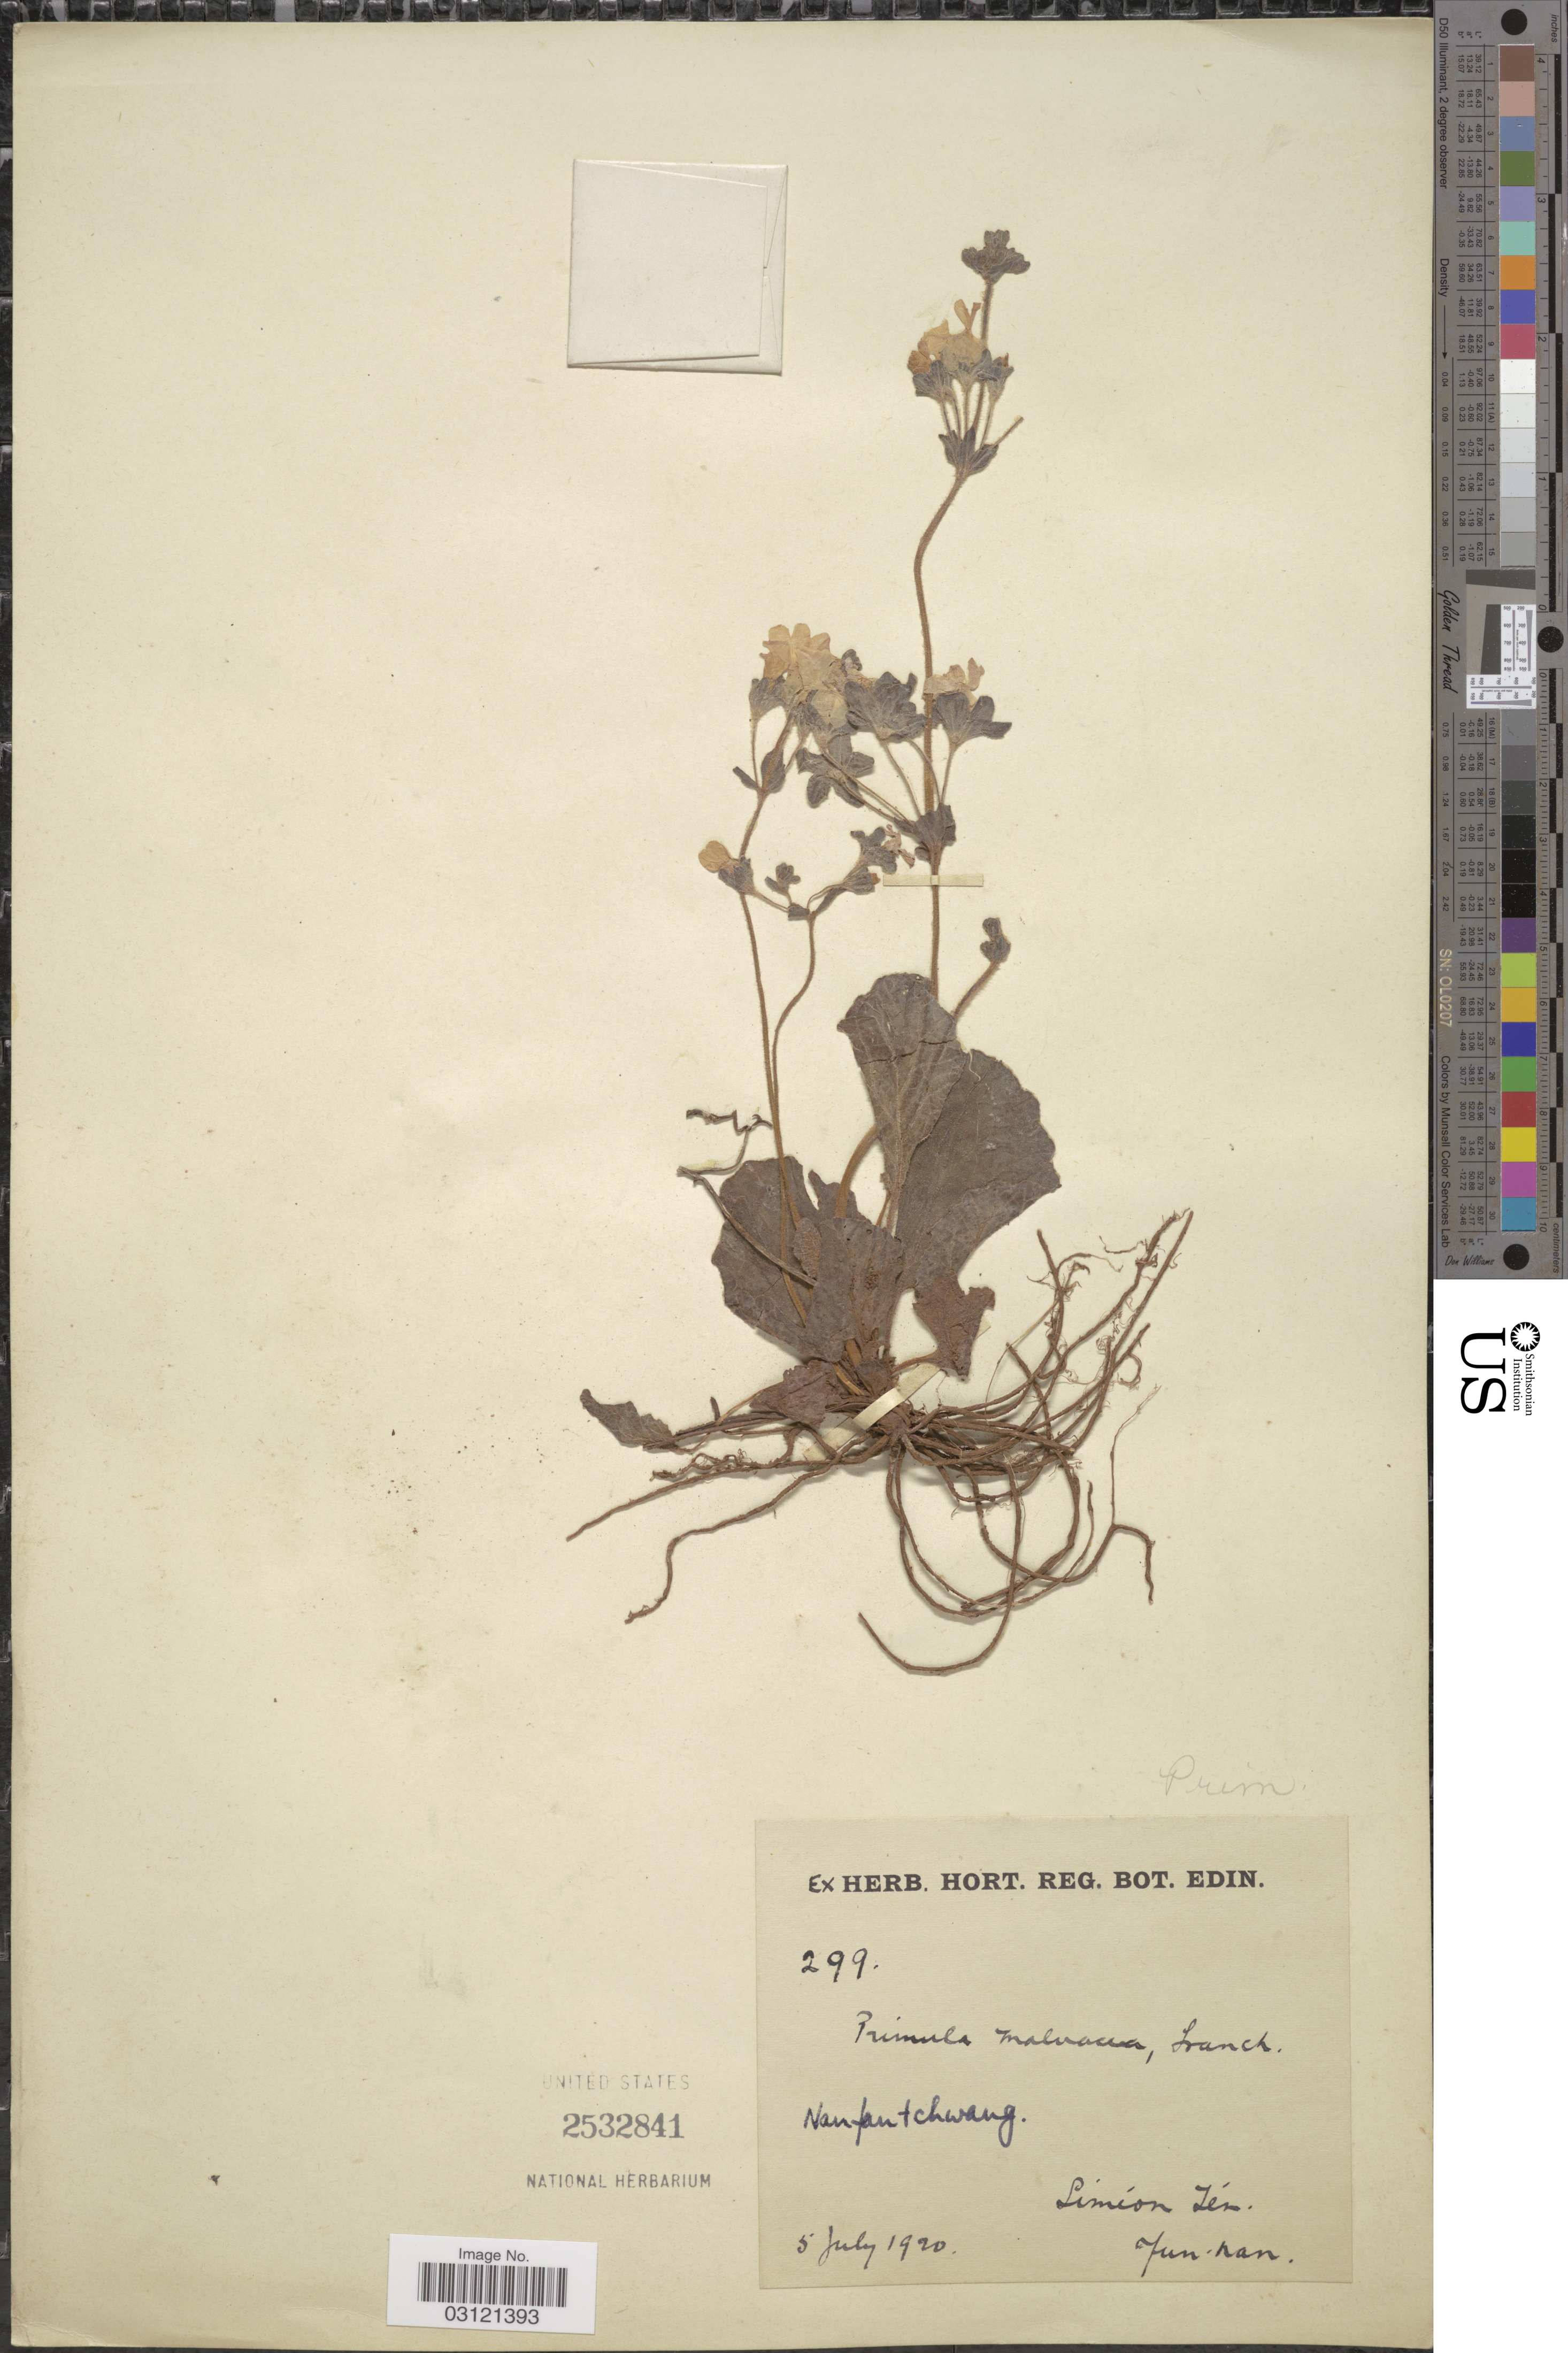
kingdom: Plantae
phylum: Tracheophyta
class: Magnoliopsida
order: Ericales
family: Primulaceae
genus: Primula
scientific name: Primula malvacea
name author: Franch.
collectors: Ex herb. Hort. Reg. Bot. Edin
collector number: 299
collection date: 1920-07-05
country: China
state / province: Yunnan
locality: Nanfantchwang. Líméon Tén. Yun-nan.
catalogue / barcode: US 2532841